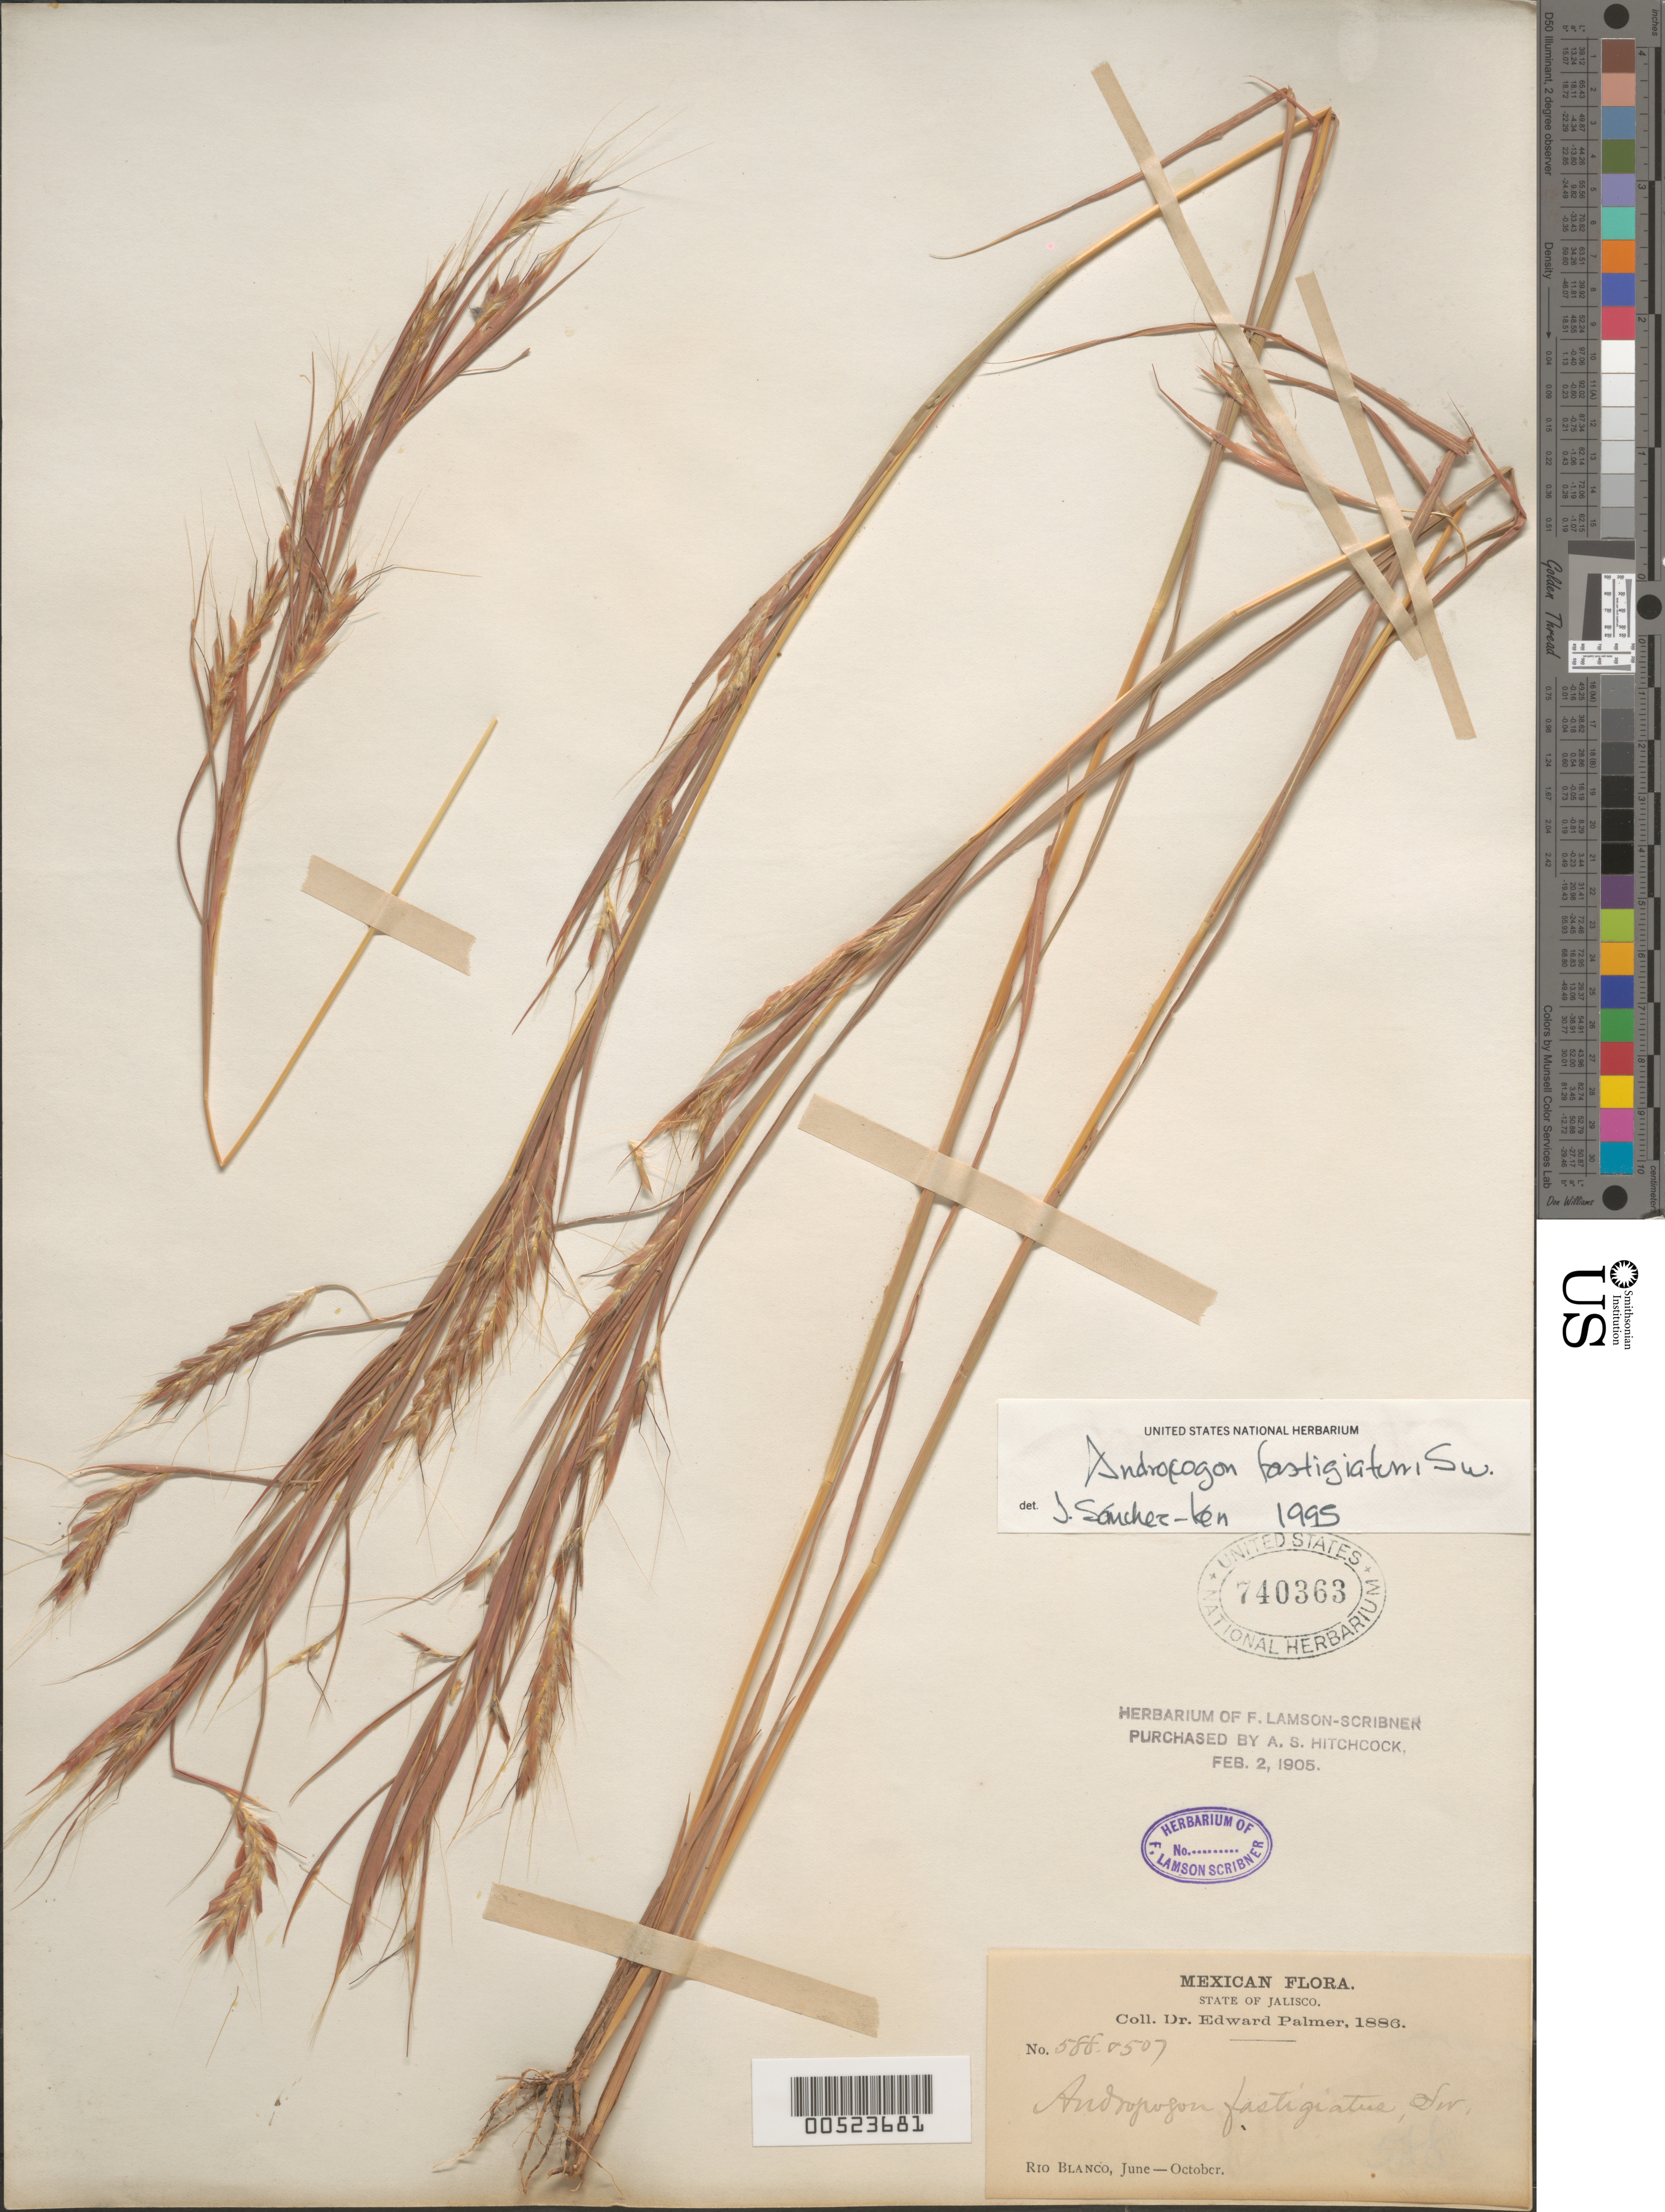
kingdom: Plantae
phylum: Tracheophyta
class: Liliopsida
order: Poales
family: Poaceae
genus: Andropogon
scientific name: Andropogon fastigiatus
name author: Sw.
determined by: Sánchez-Ken, J. G.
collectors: E. Palmer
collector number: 588 & 507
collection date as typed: Jun 1886 to Oct 1886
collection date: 1886-06/1886-10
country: Mexico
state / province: Jalisco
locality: Rio Blanco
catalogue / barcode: US 740363